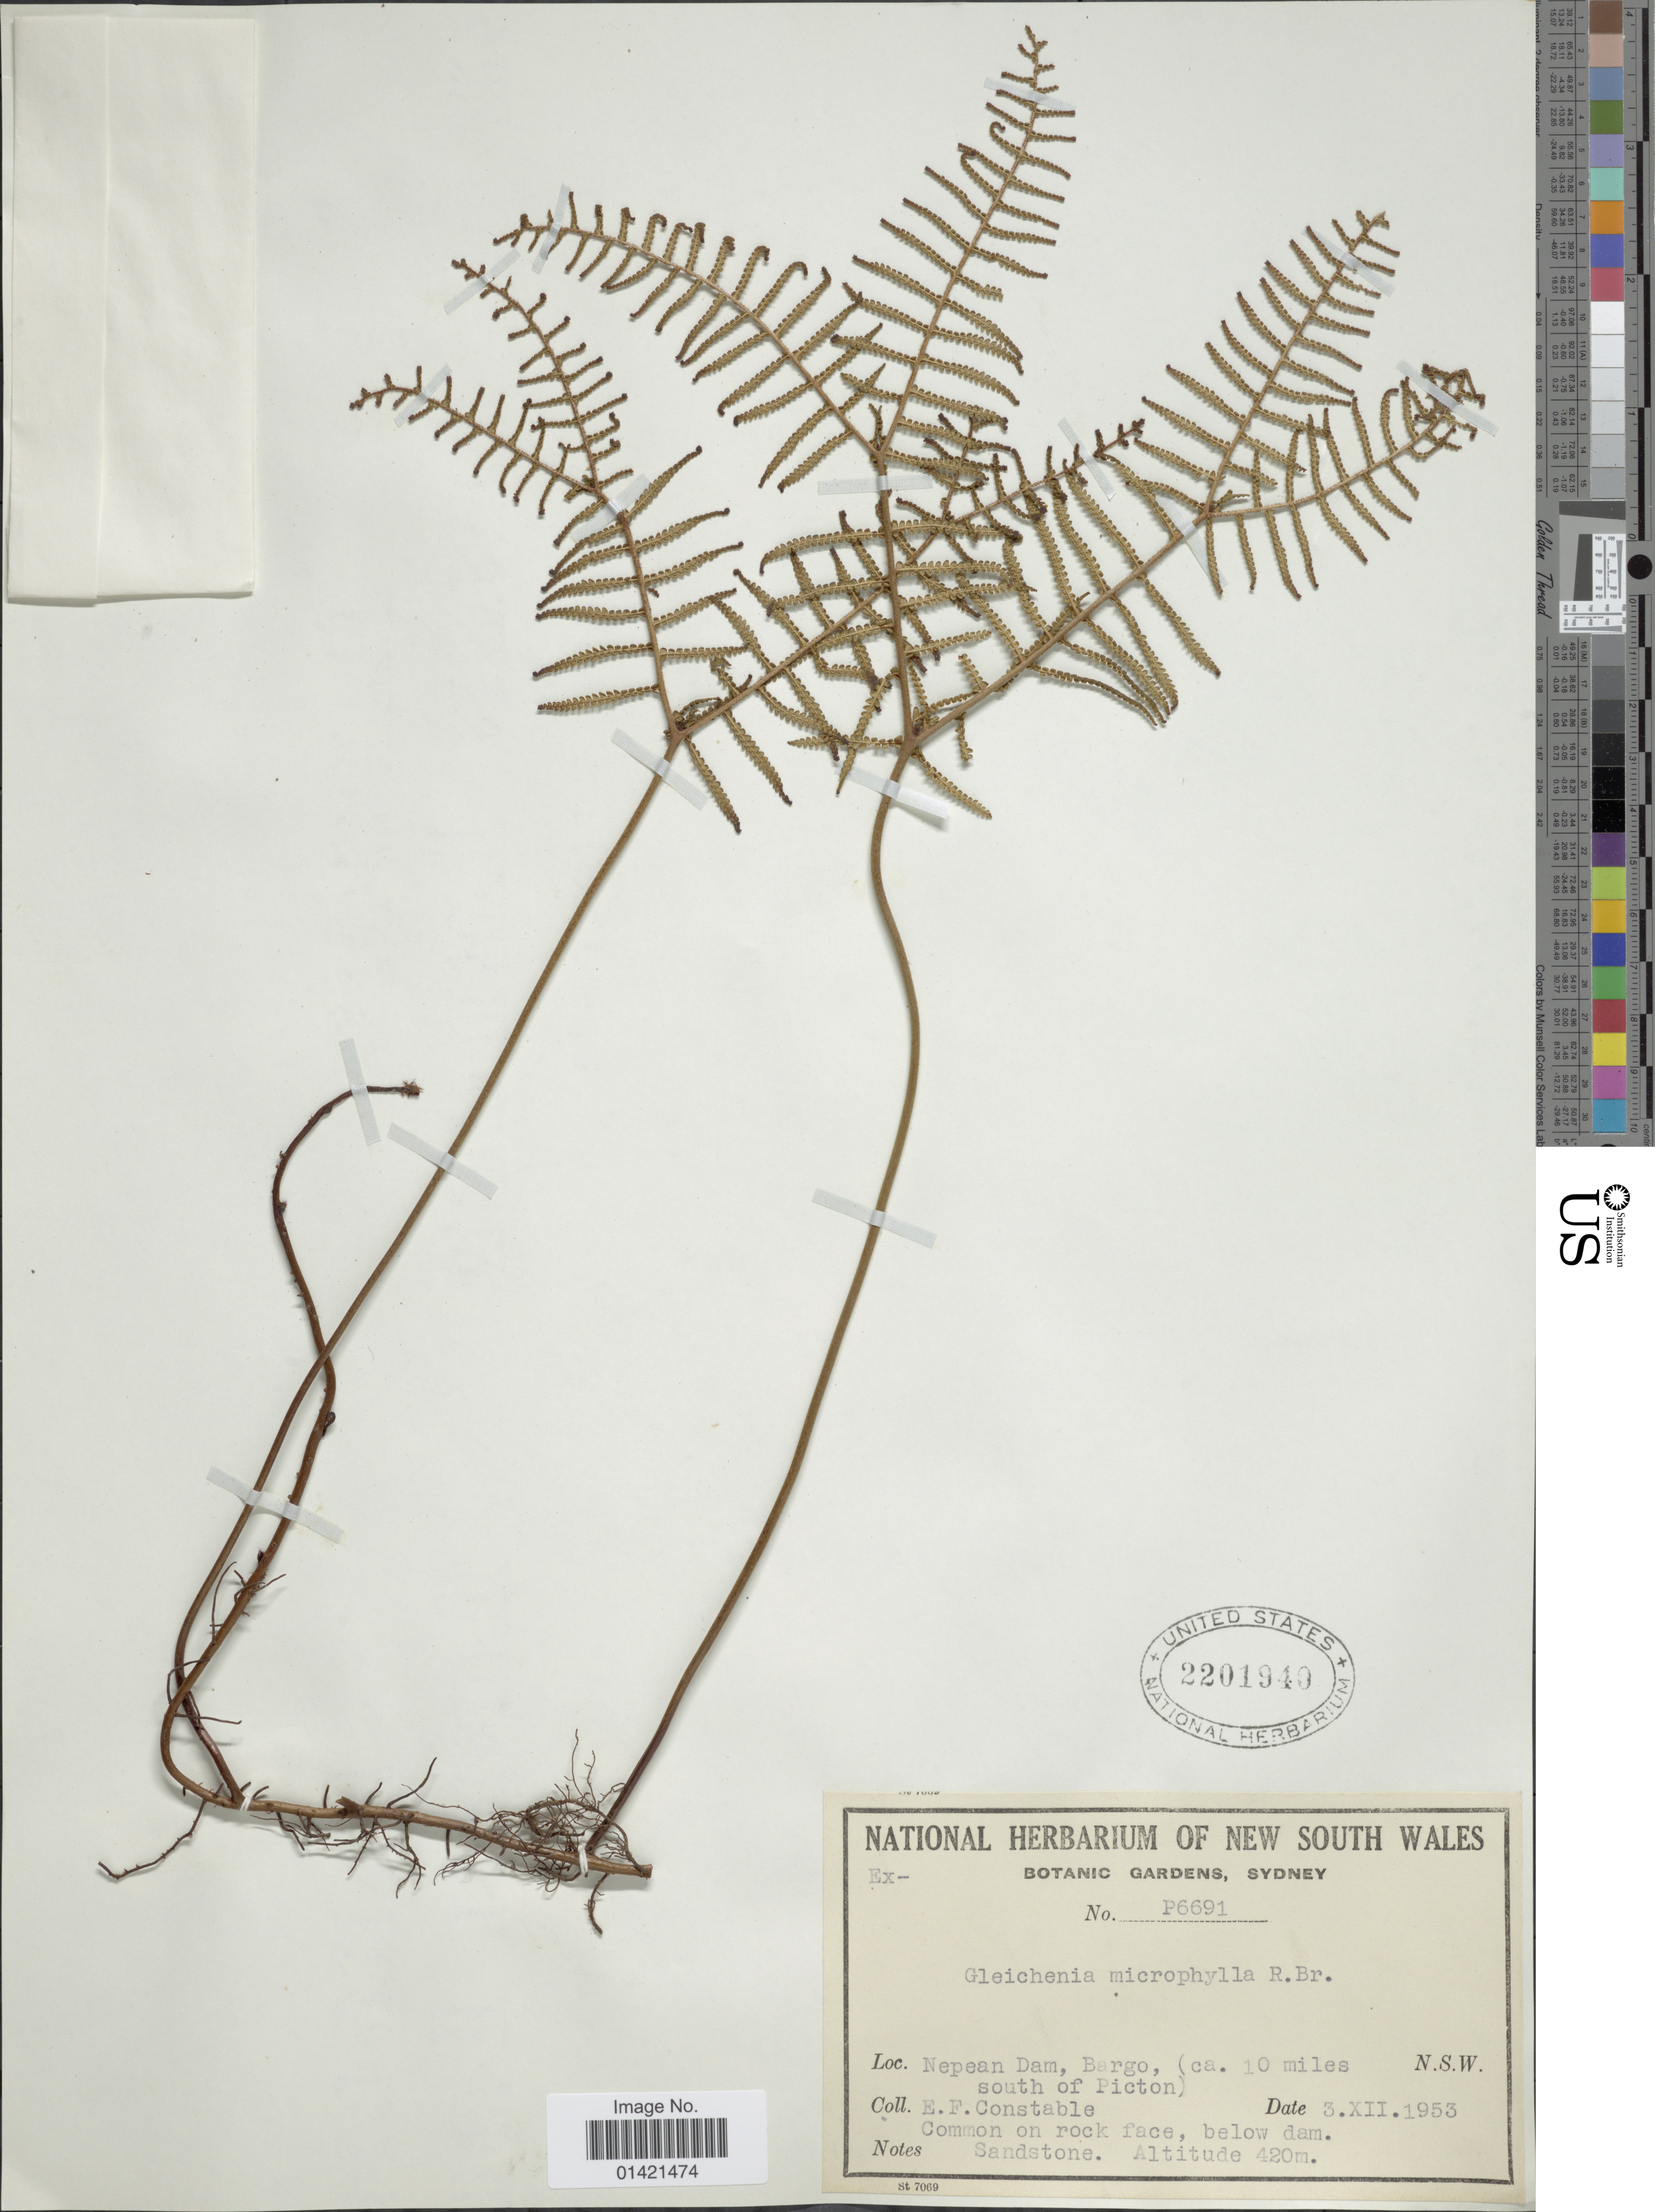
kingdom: Plantae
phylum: Tracheophyta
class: Polypodiopsida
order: Gleicheniales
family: Gleicheniaceae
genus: Gleichenia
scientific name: Gleichenia microphylla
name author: R. Br.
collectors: E. F. Constable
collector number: P6691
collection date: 1953-12-03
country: Australia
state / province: New South Wales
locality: Nepean Dam, Bargo, (ca. 10 miles south of Pincton). N.S.W.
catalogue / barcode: US 2201940